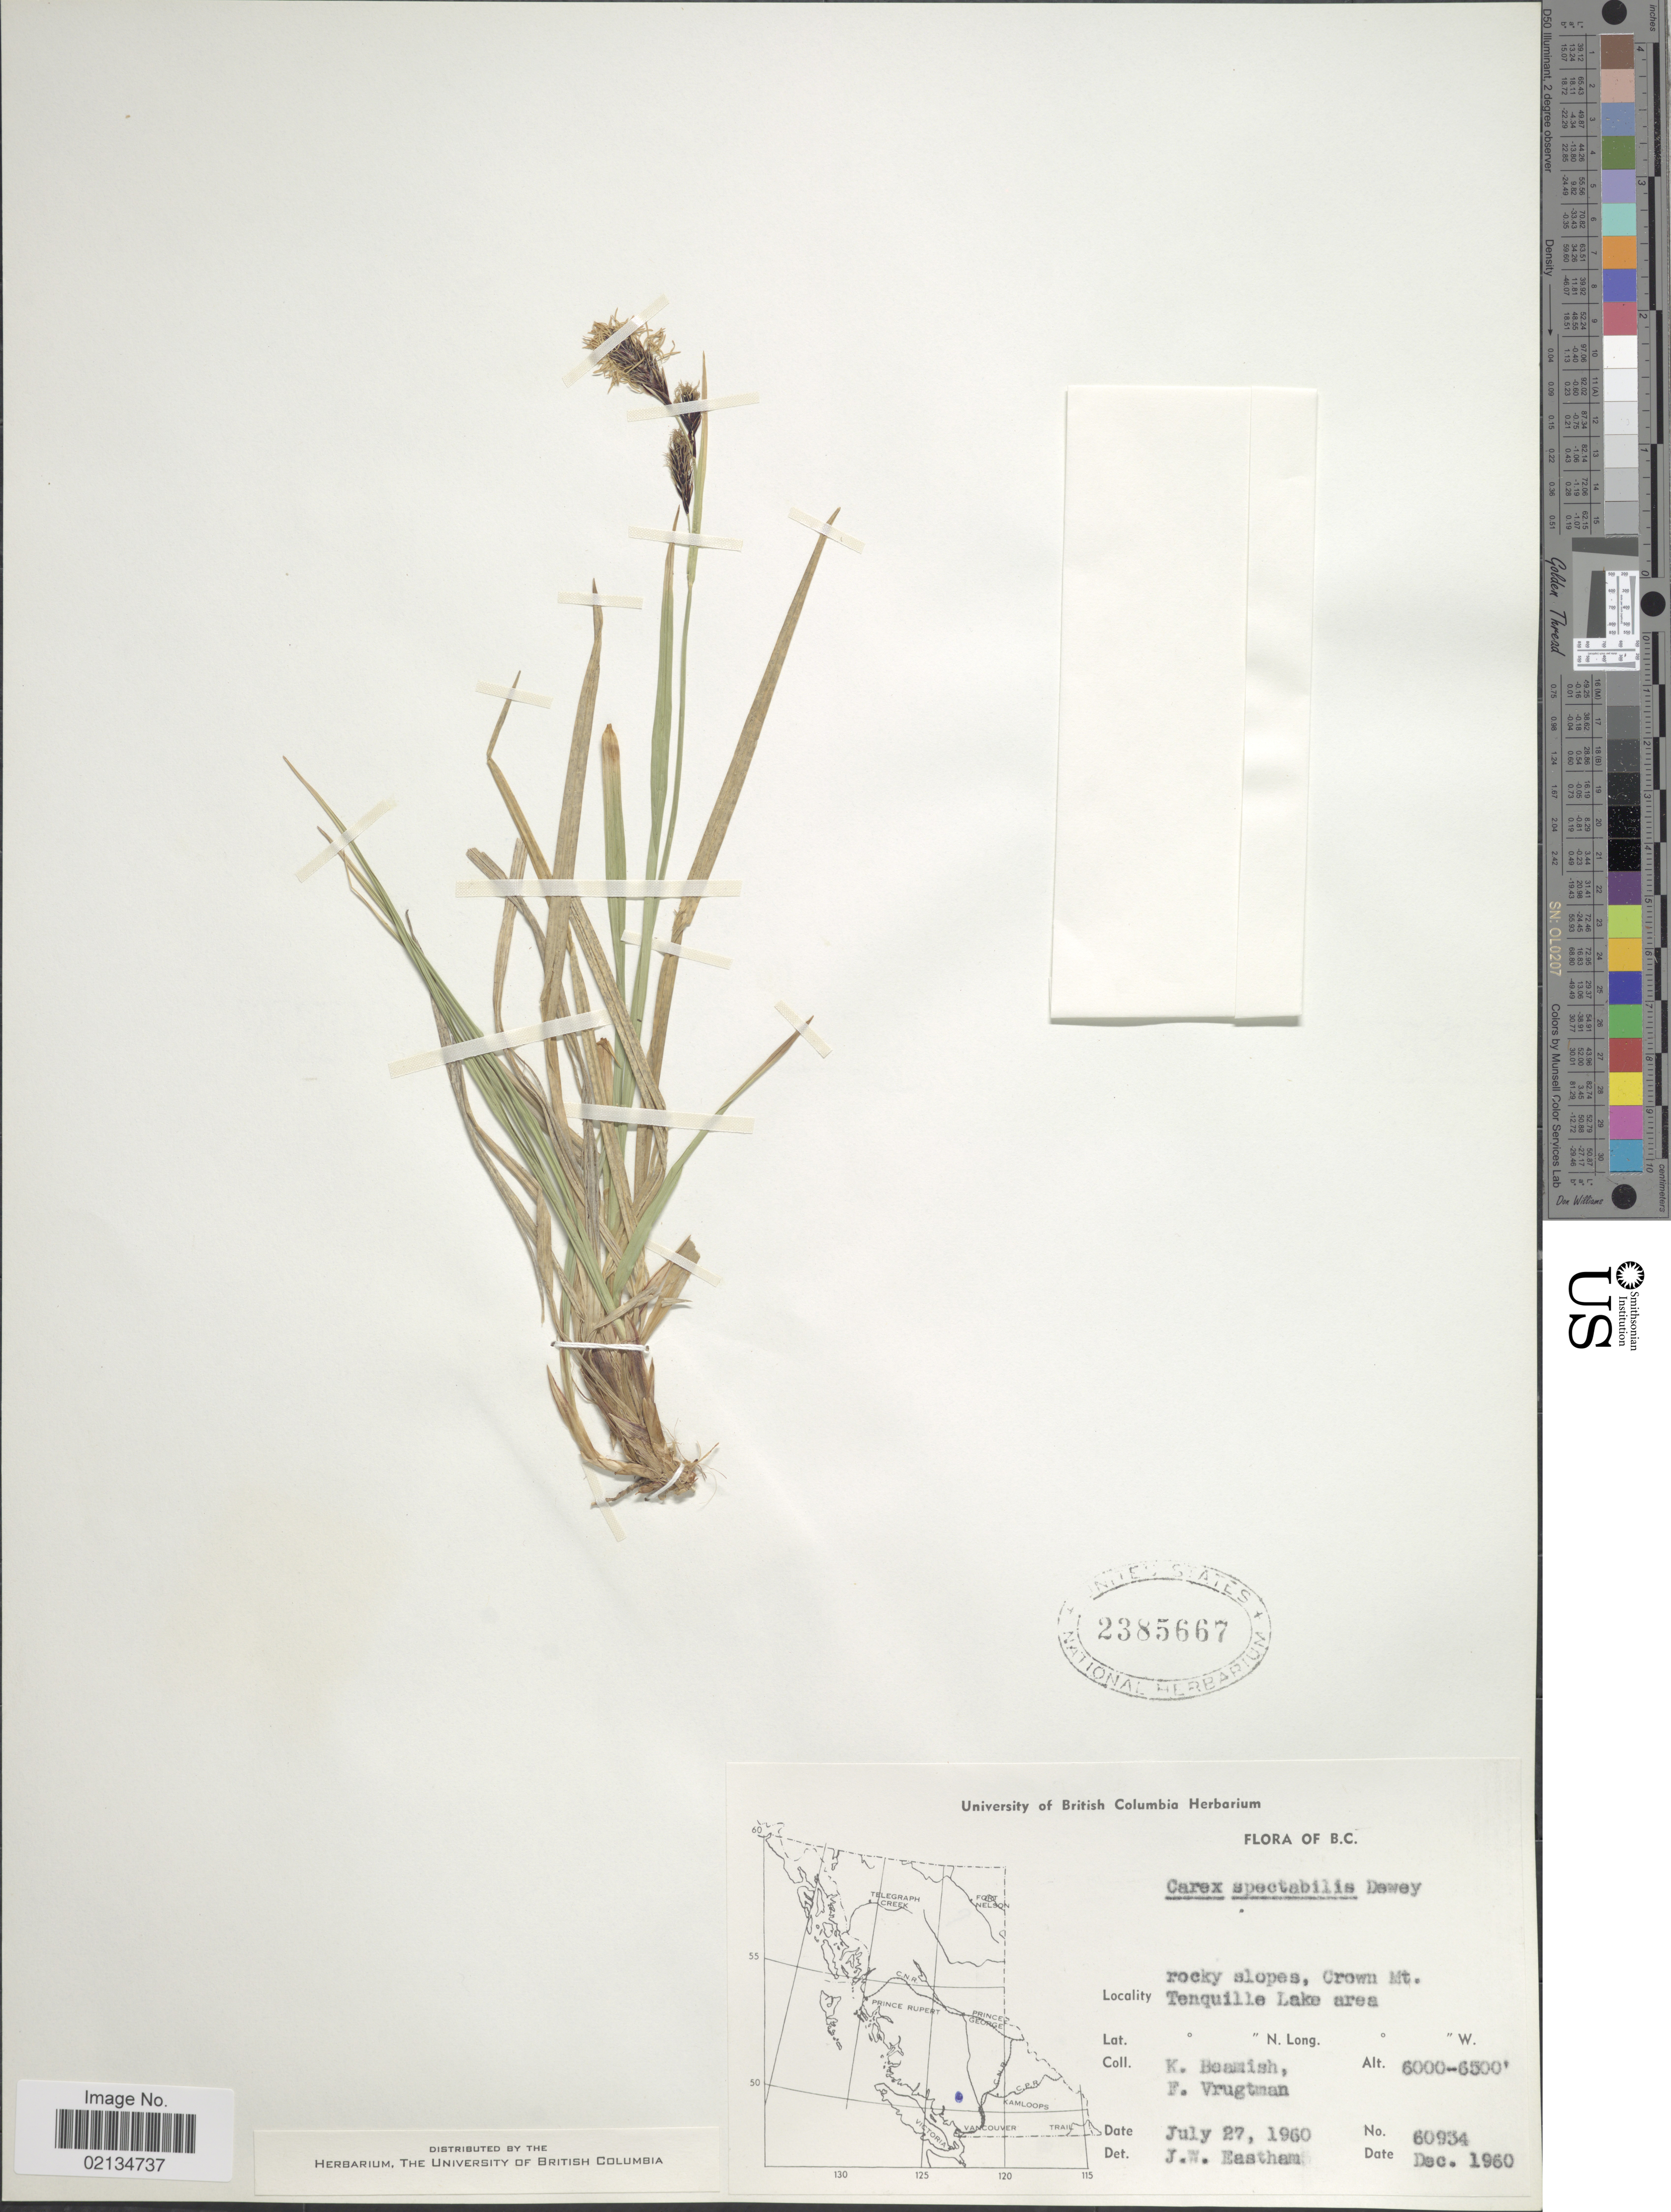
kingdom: Plantae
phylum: Tracheophyta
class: Liliopsida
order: Poales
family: Cyperaceae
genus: Carex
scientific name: Carex spectabilis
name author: Dewey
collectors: K. Beamish & F. Vrugtman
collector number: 60934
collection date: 1960-07-27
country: Canada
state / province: British Columbia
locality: Rocky slopes, Crwon Mt. Tenquille Lake area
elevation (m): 1829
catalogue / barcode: US 2385667